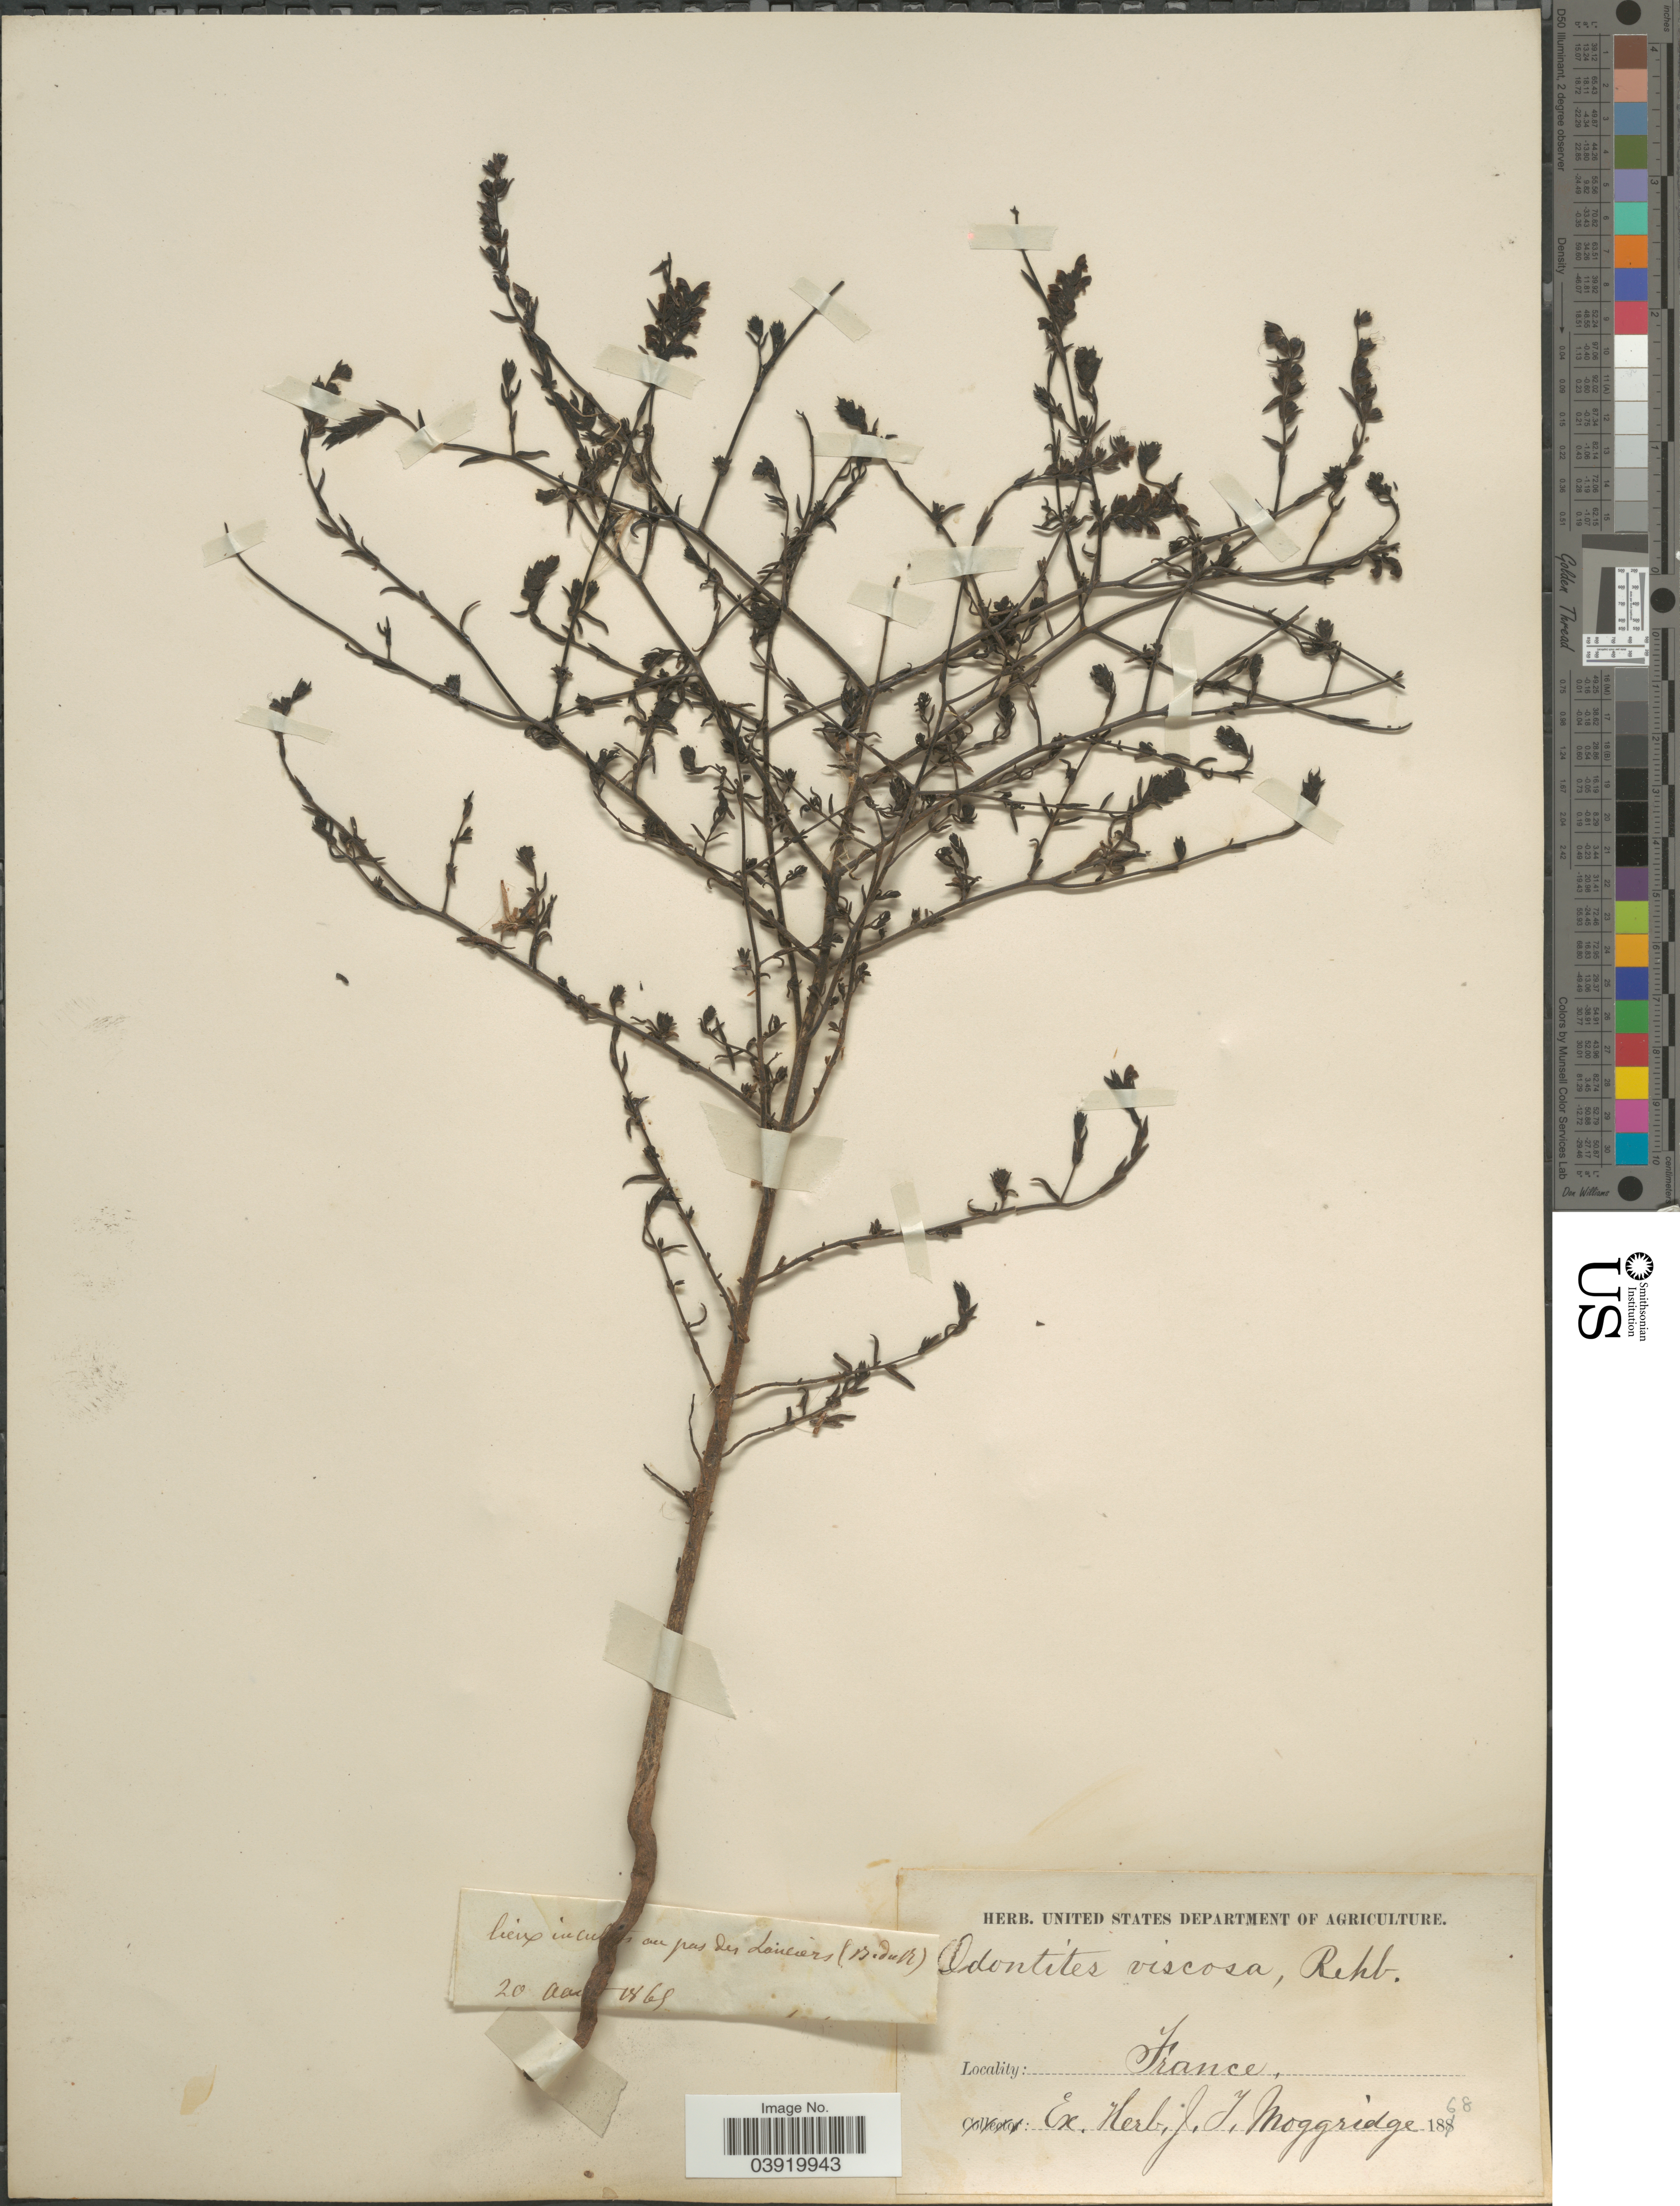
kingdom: Plantae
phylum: Tracheophyta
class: Magnoliopsida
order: Lamiales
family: Orobanchaceae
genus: Odontites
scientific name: Odontites viscosus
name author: (L.) Clairv.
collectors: ex herb. J.T. Moggridge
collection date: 1868-08-20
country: France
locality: Lieux incul [illegible text]s au pas des Louciers (B.dull). [interpreted]